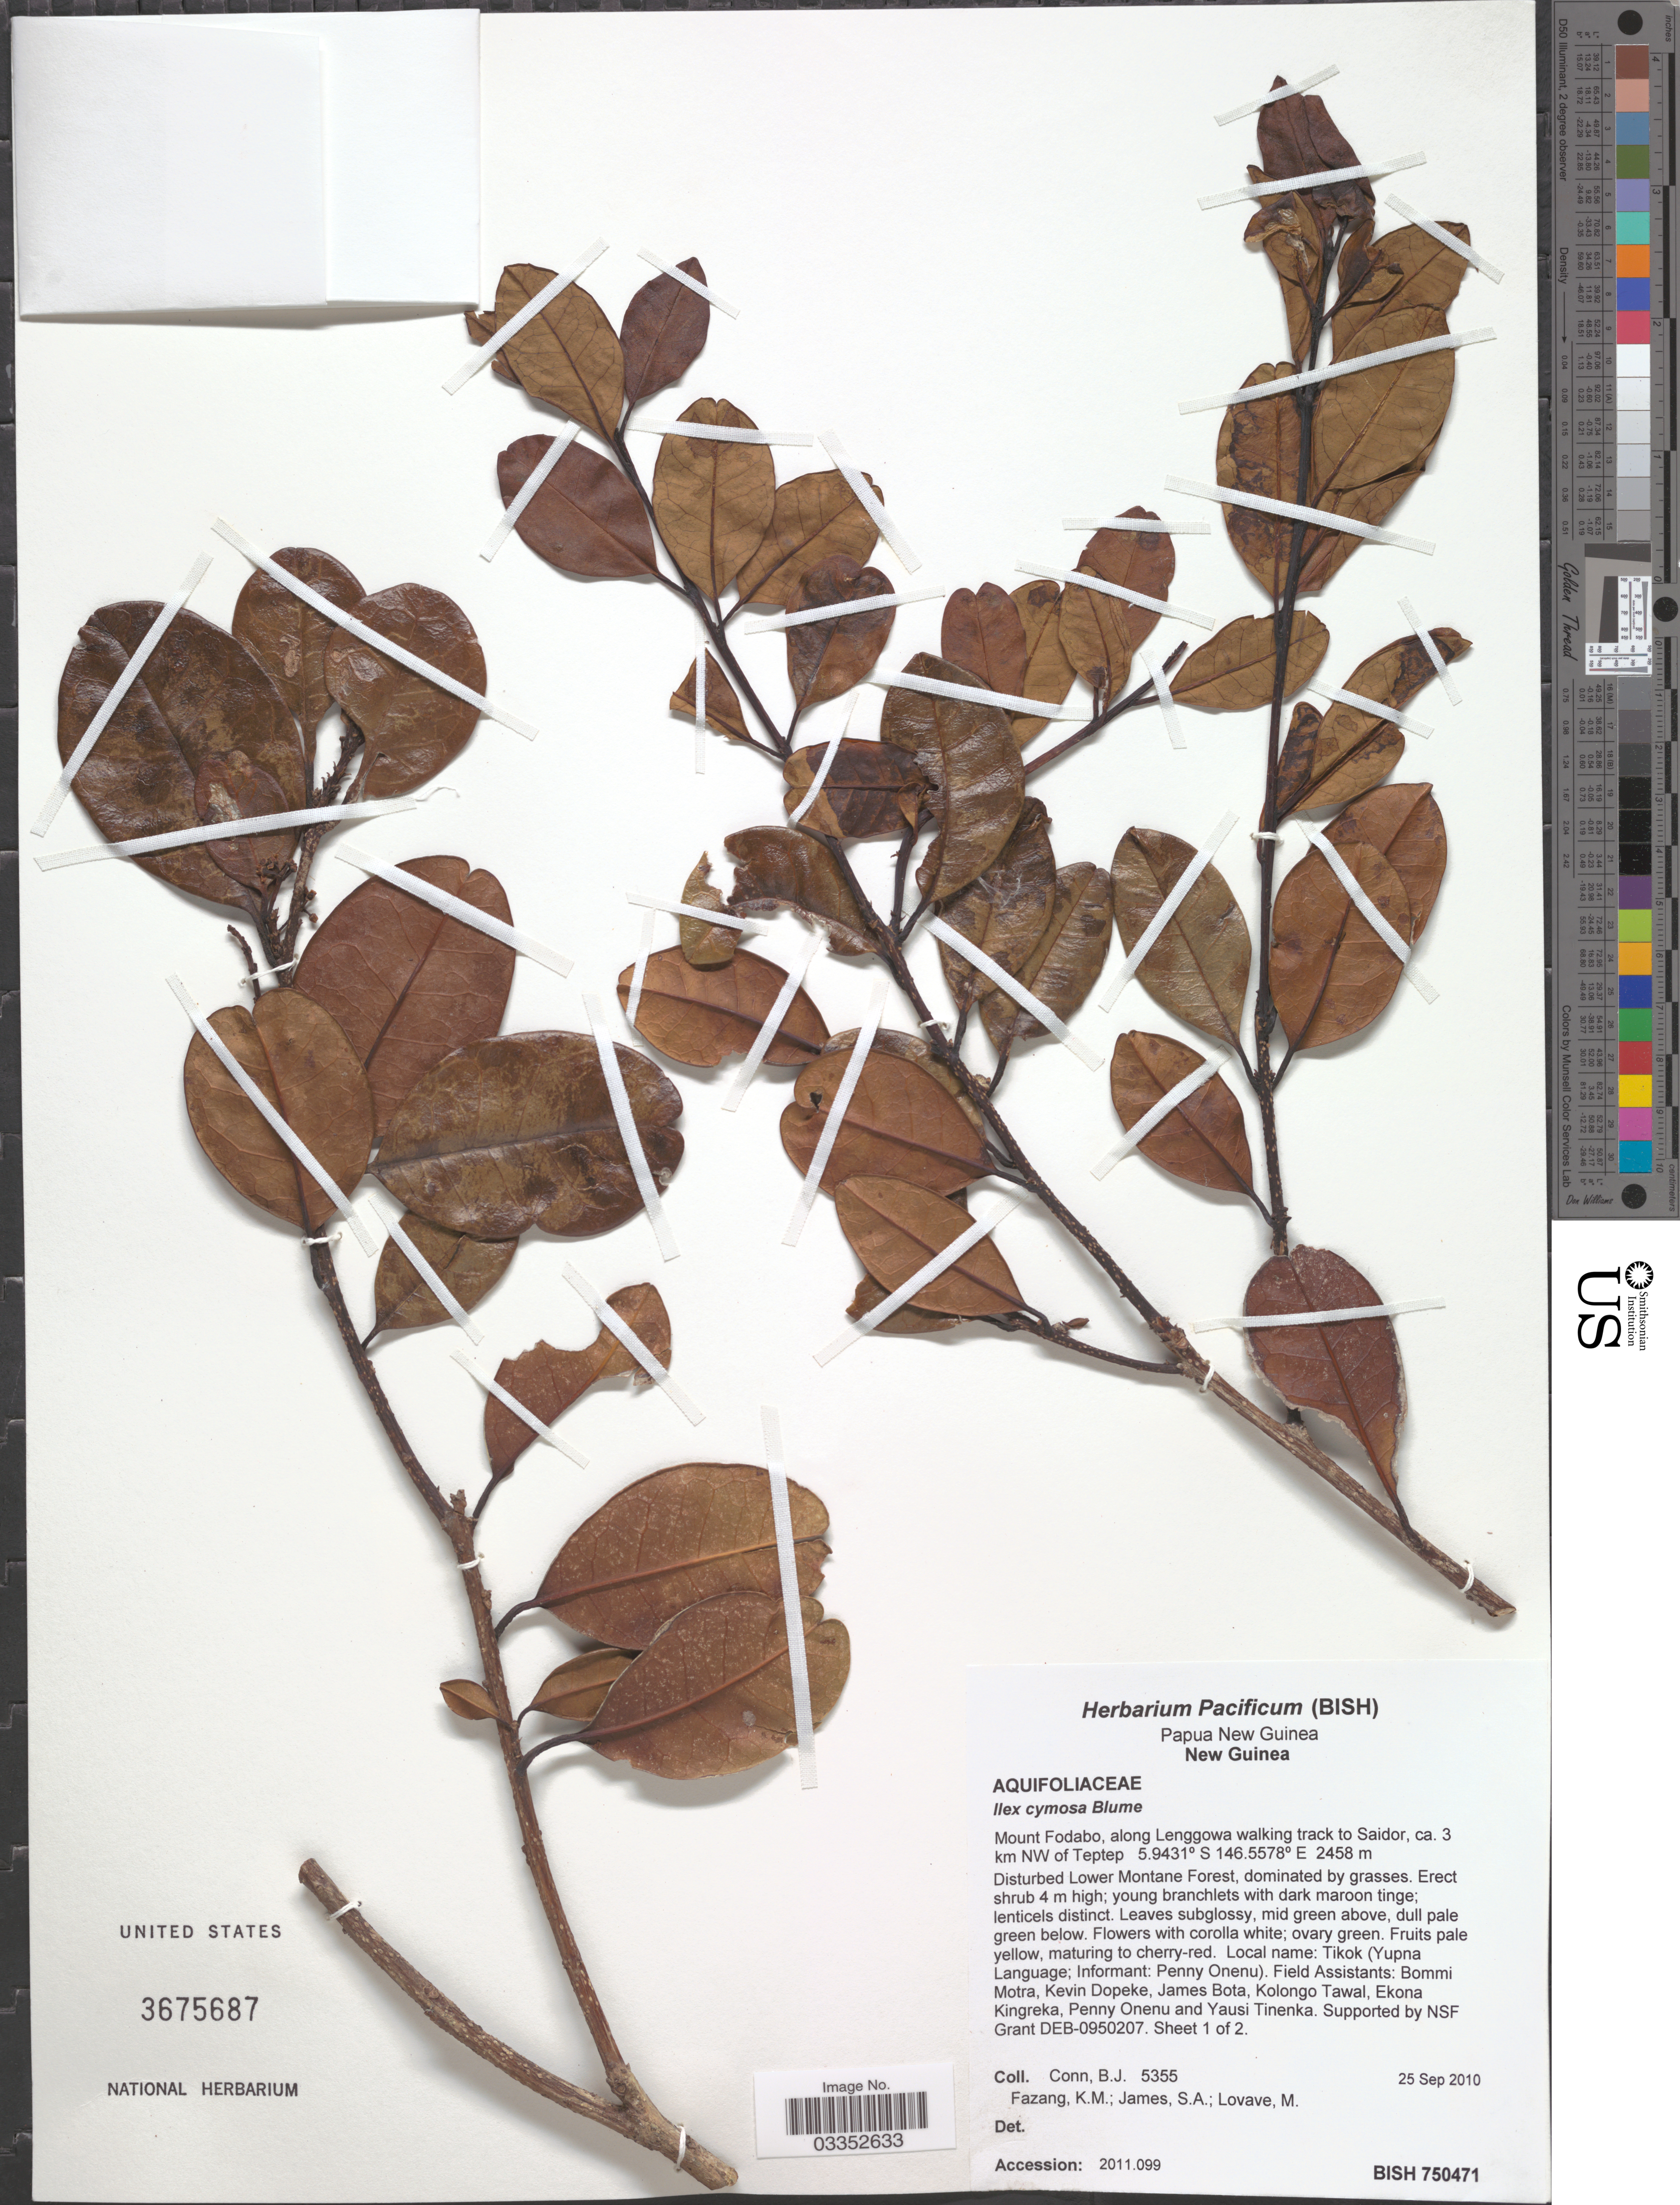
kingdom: Plantae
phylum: Tracheophyta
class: Magnoliopsida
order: Aquifoliales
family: Aquifoliaceae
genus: Ilex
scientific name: Ilex cymosa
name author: Blume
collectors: B. Conn, K. Fazang, S. James & M. Lovave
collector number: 5355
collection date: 2010-09-25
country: Papua New Guinea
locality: New Guinea. Mount Fodabo, along Lenggowa walking track to Saidor, ca. 3 km NW of Teptep.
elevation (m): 2458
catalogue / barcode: US 3675687